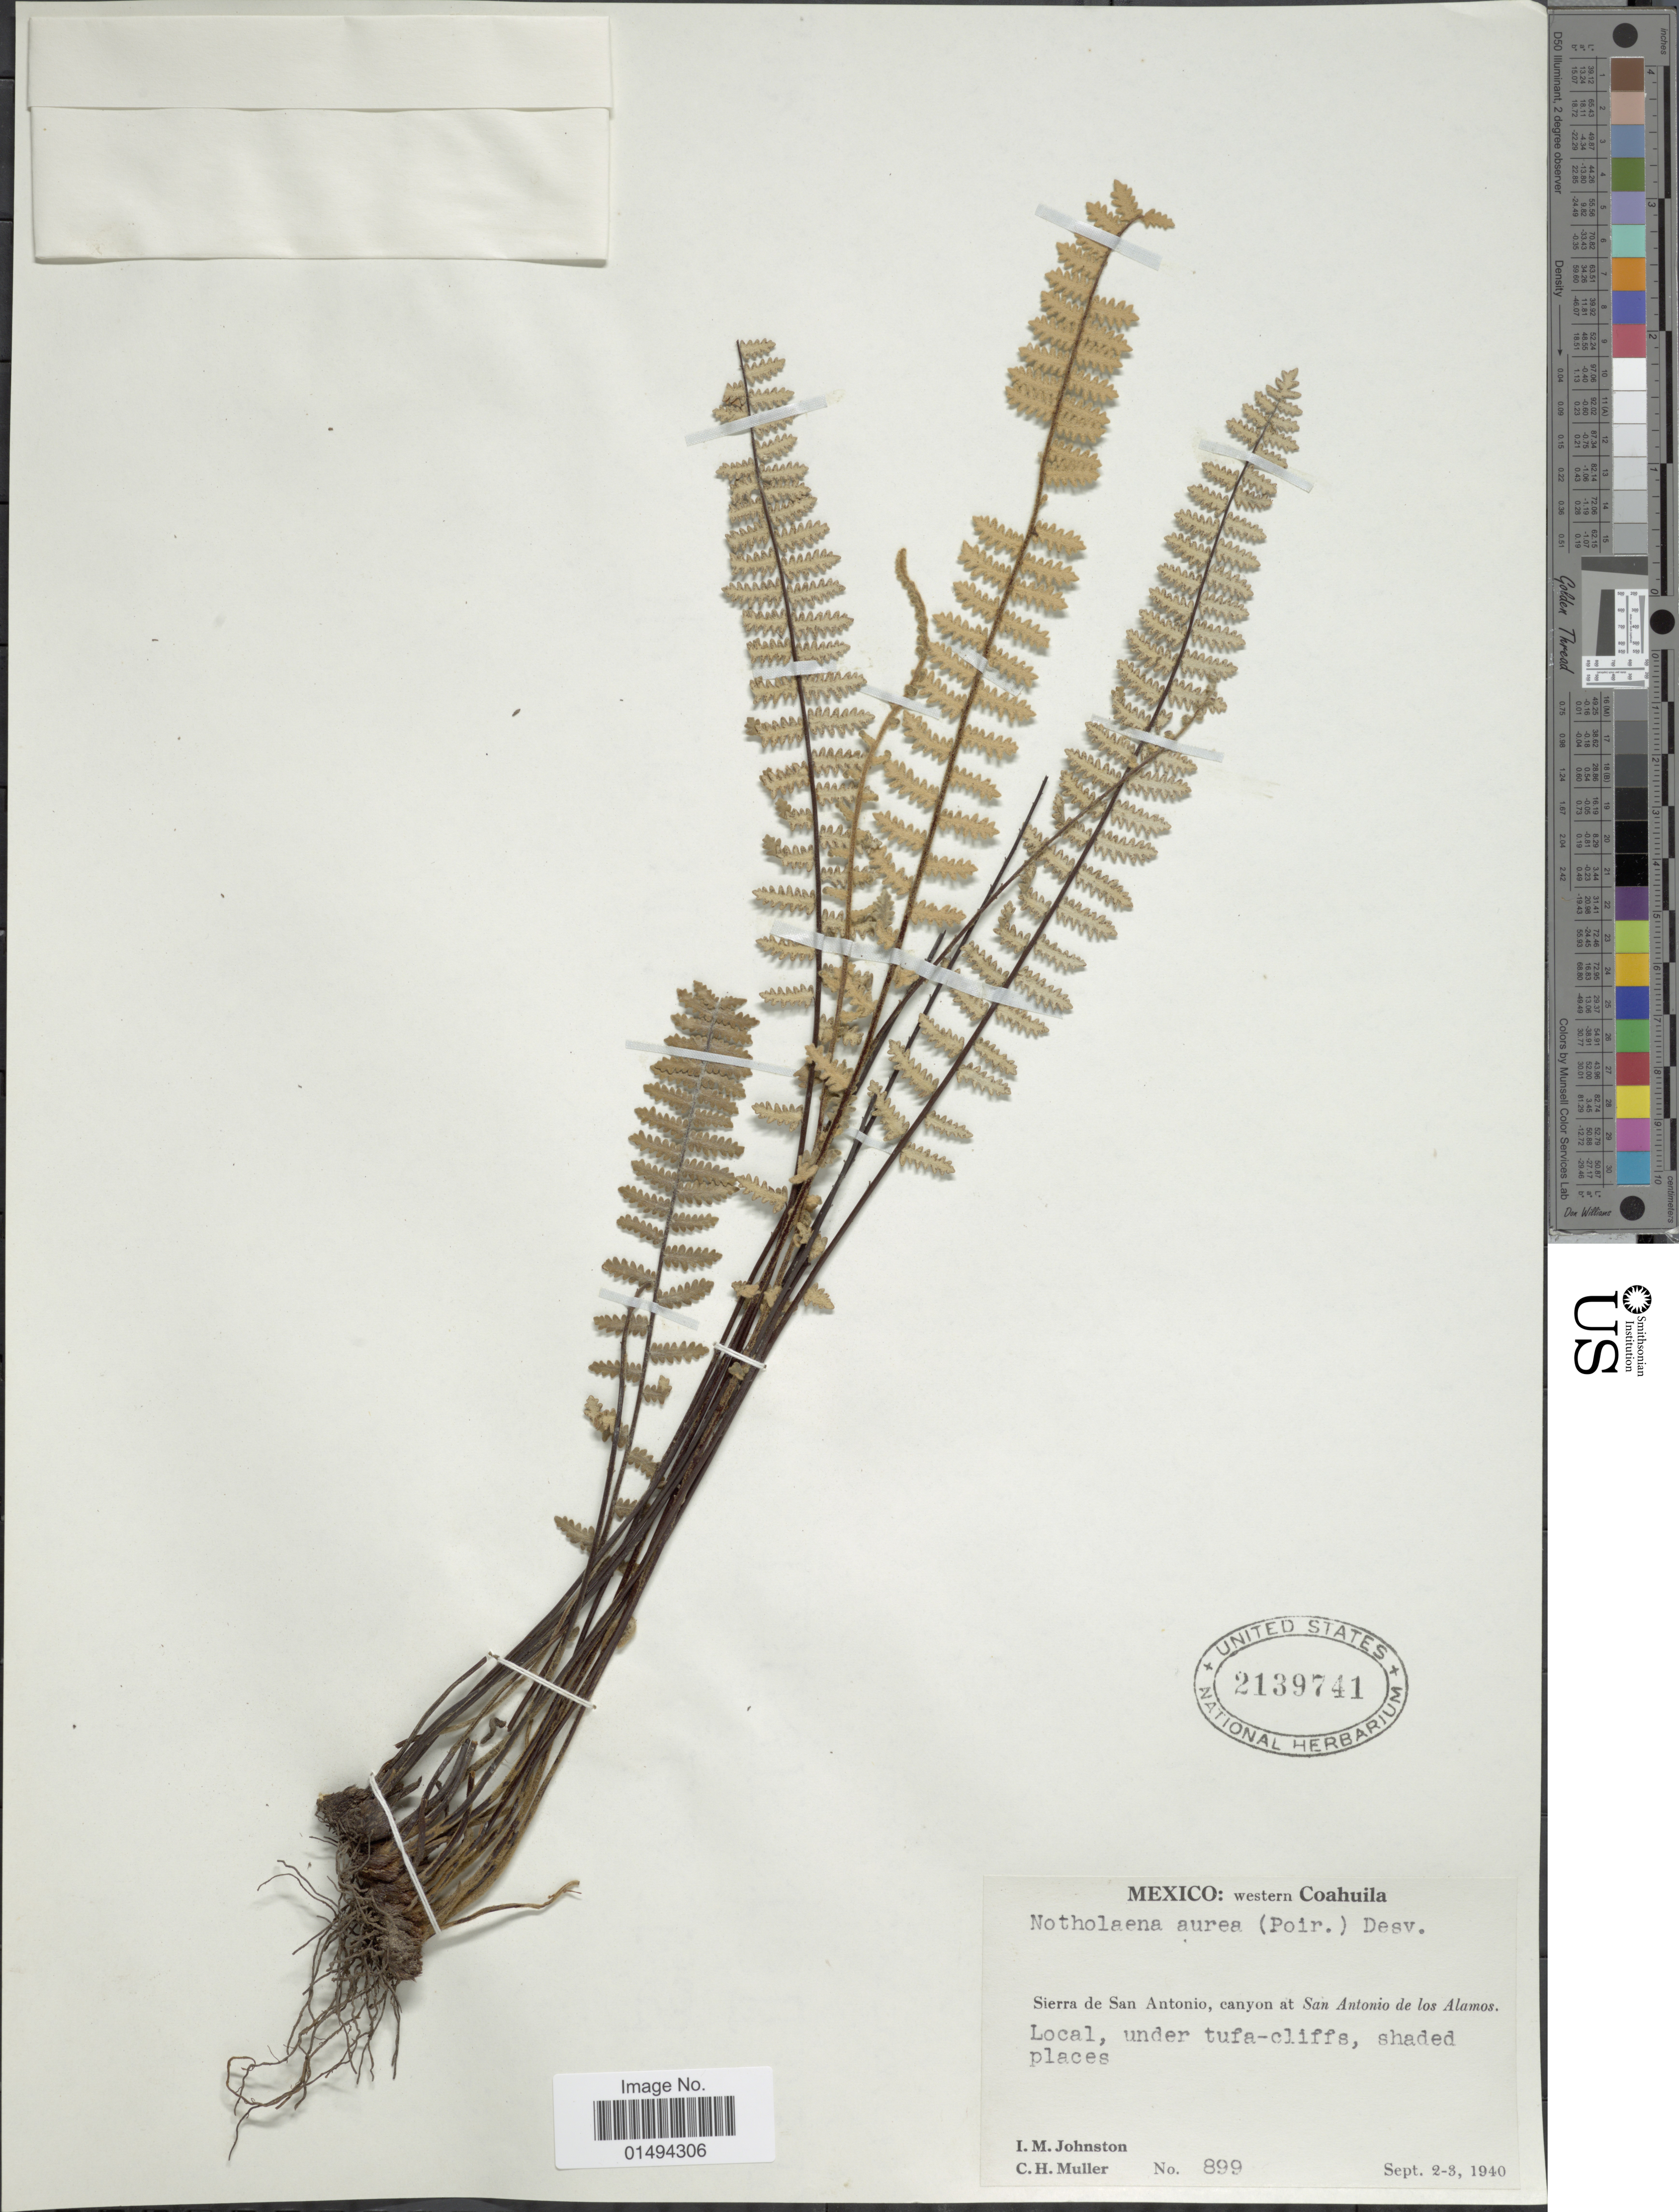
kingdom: Plantae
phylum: Tracheophyta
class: Polypodiopsida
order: Polypodiales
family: Pteridaceae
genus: Myriopteris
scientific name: Myriopteris aurea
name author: (Poir.) Grusz & Windham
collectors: I.M. Johnston & C. H. Müller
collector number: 899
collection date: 1940-09-02/1940-09-03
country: Mexico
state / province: Coahuila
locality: Western Coahuila, Sierra de San Antonio, canyon at San Antonio de los Alamos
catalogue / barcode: US 2139741